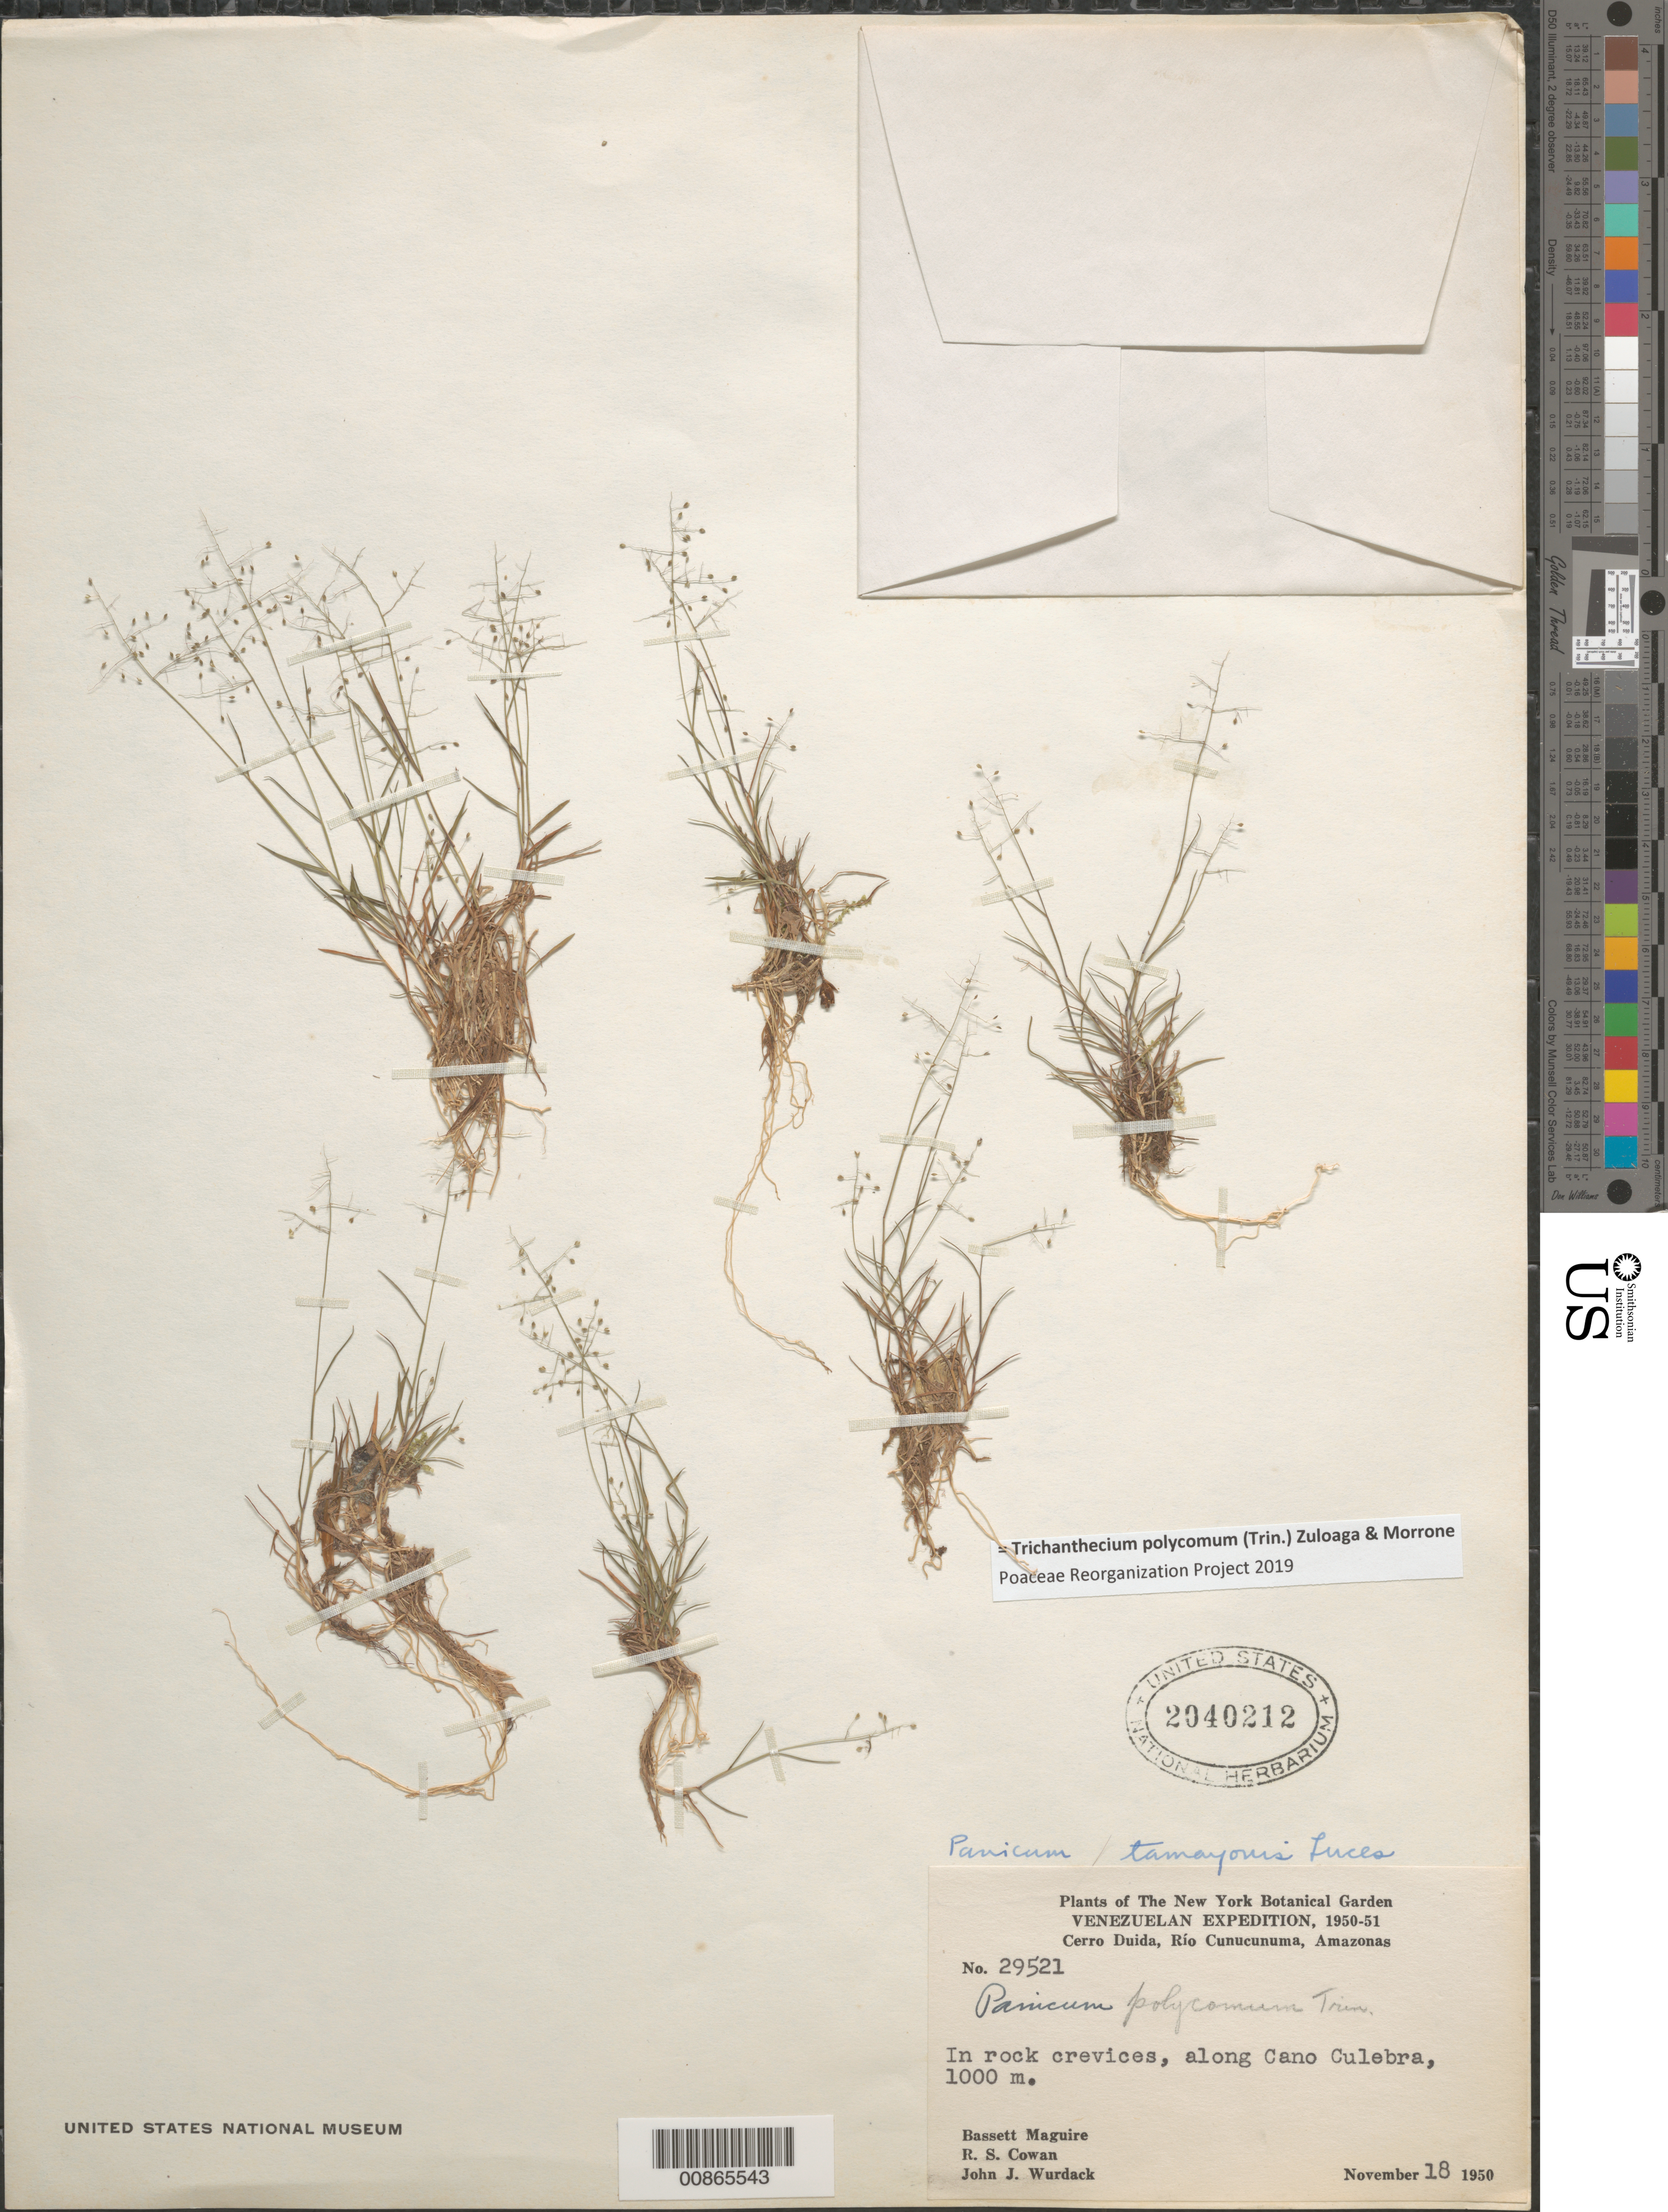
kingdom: Plantae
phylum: Tracheophyta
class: Liliopsida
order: Poales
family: Poaceae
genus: Trichanthecium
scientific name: Trichanthecium polycomum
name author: (Trin.) Zuloaga & Morrone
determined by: Poaceae Reorganization Project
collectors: B. Maguire, R. S. Cowan & J. J. Wurdack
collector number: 29521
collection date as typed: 18-Nov-50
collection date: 1950-11-18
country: Venezuela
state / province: Amazonas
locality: Cerro Duida, Río Cunucunuma, Caño Culebra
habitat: Rock crevices, along caño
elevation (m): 1000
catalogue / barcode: US 2040212